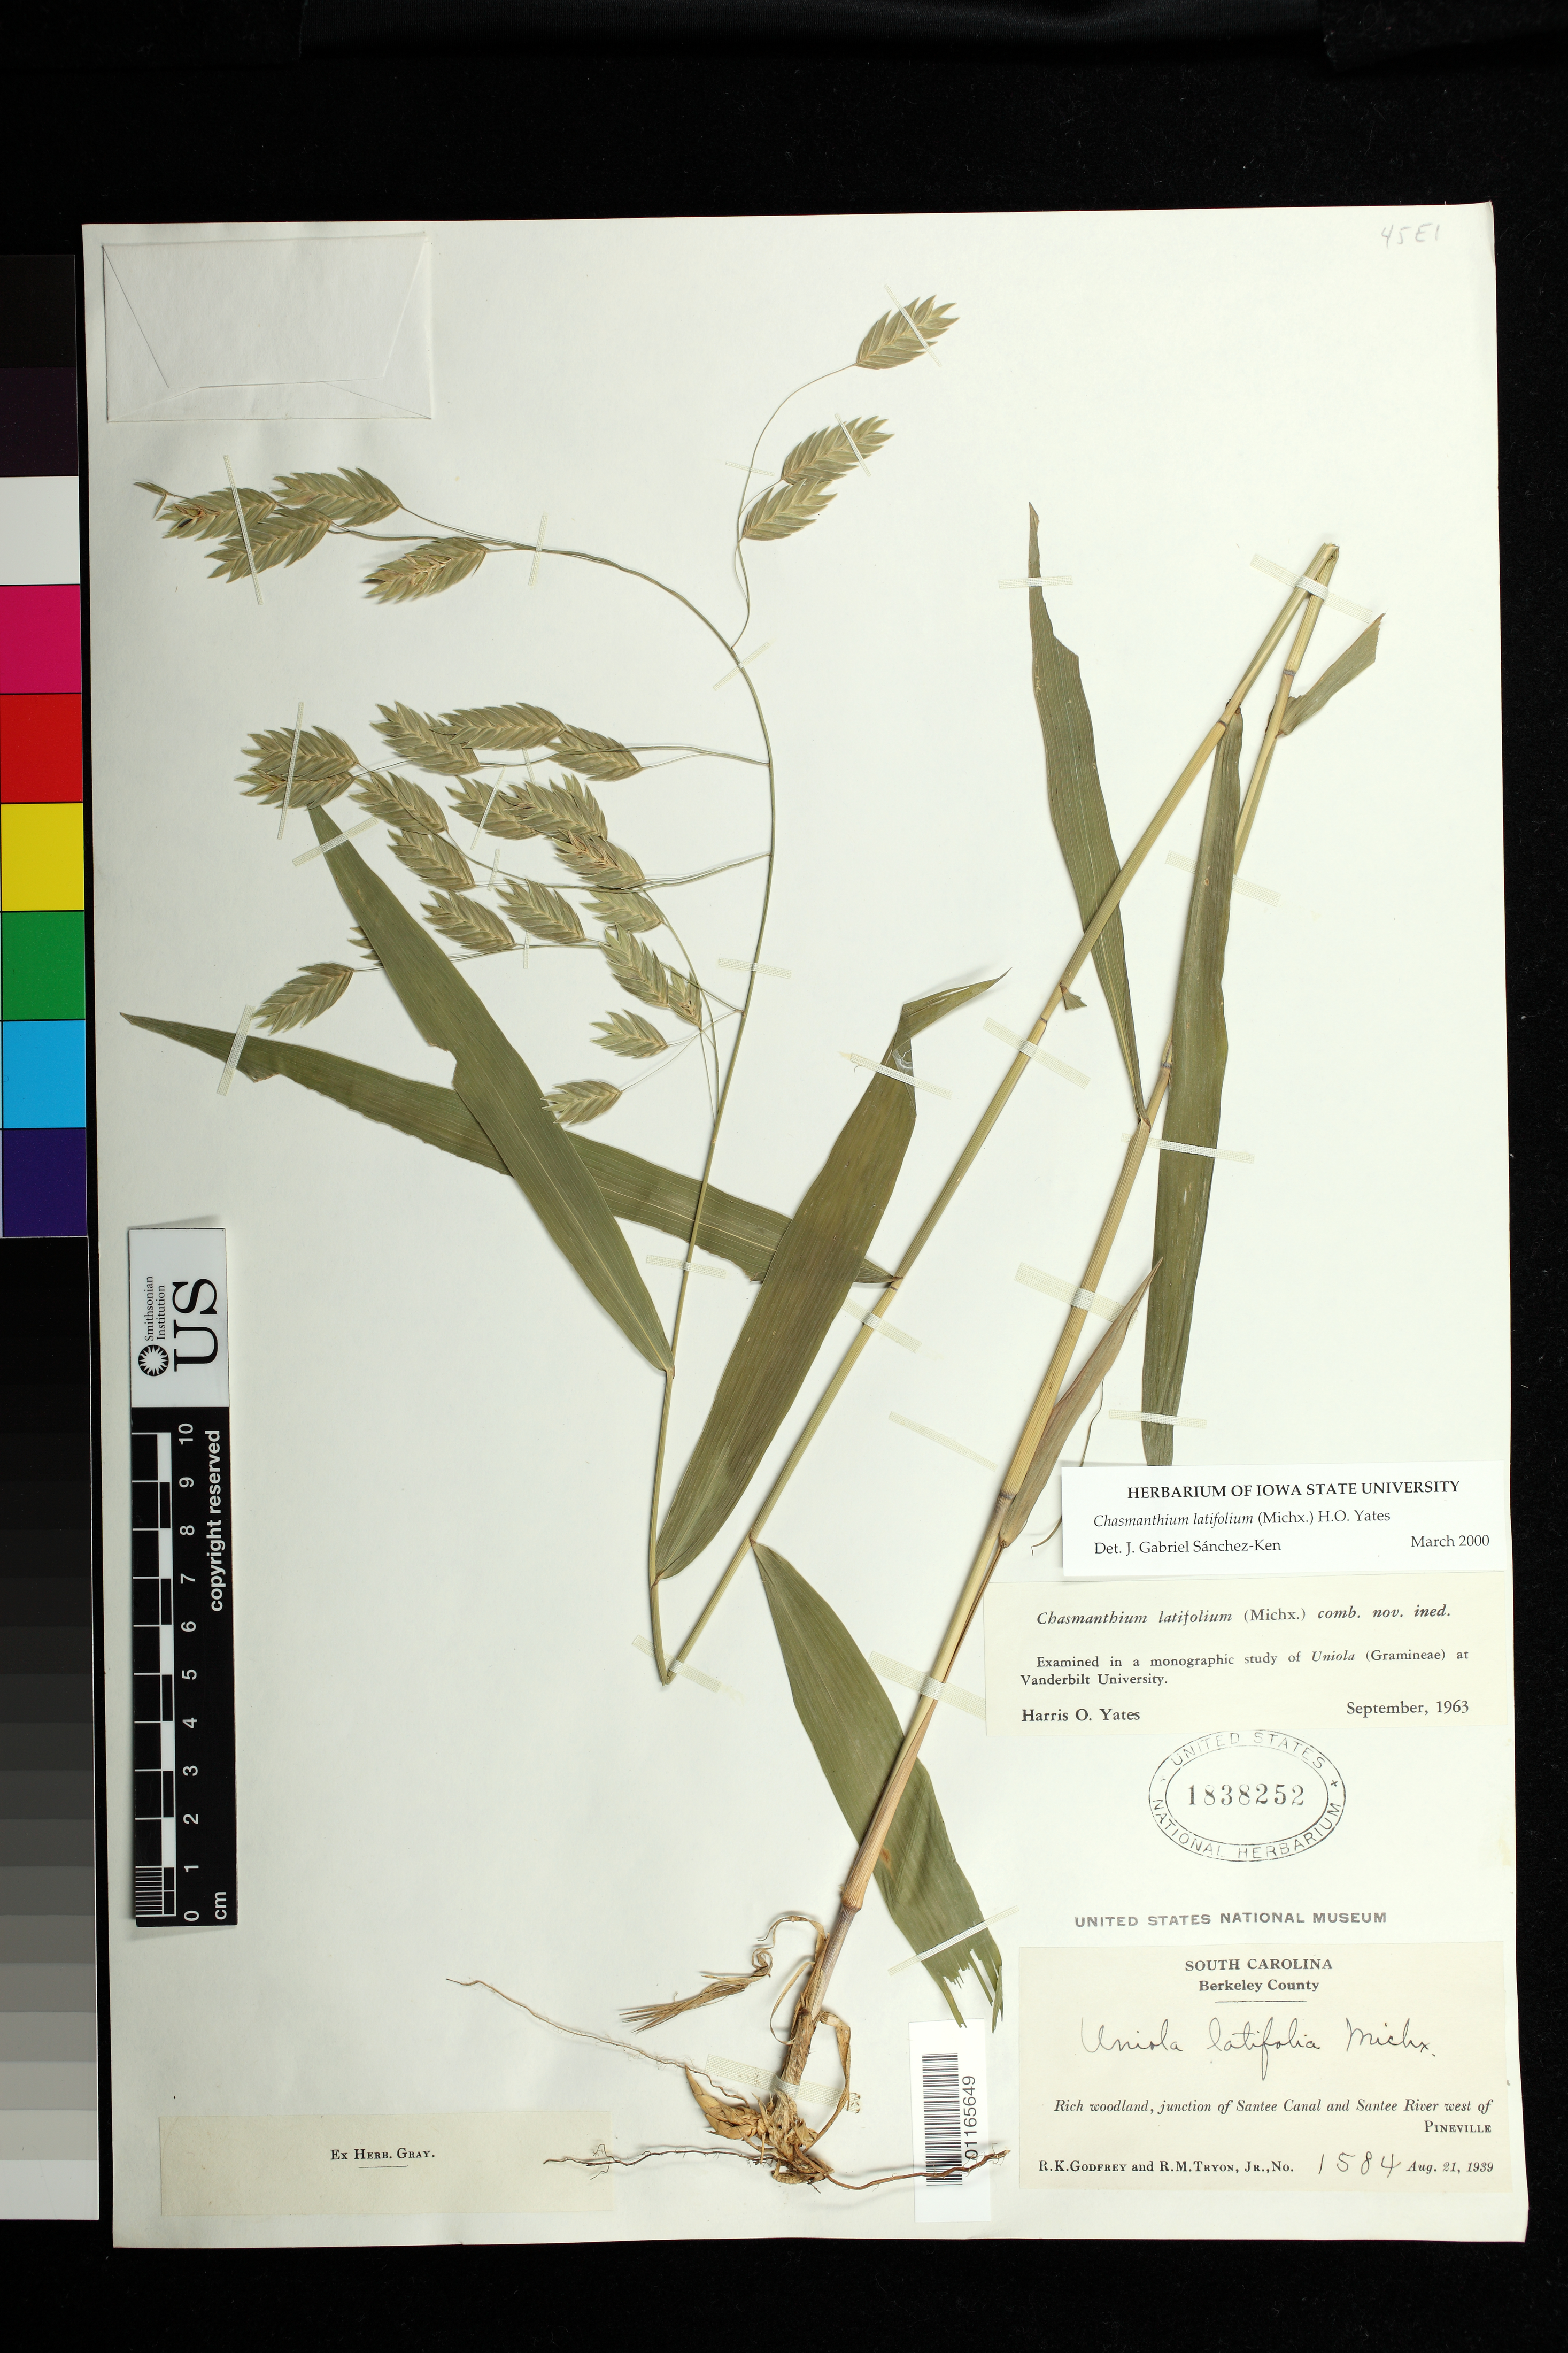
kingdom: Plantae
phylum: Tracheophyta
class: Liliopsida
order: Poales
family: Poaceae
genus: Chasmanthium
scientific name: Chasmanthium latifolium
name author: (Michx.) H.O. Yates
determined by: Sánchez-Ken, J. G.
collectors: R. K. Godfrey & R. M. Tryon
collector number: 1584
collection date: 1939-08-21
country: United States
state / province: South Carolina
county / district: Berkeley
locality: Junction of Santee Canal and Santee River west of Pineville.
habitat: Rich woodland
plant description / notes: Chasmanthium latifolium (Michx.) comb. nov. ined. Examined in a monographic study of Uniola (Gramineae) at Vanderbilt University Harris O. Yates, September 1963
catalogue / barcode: US 1838252